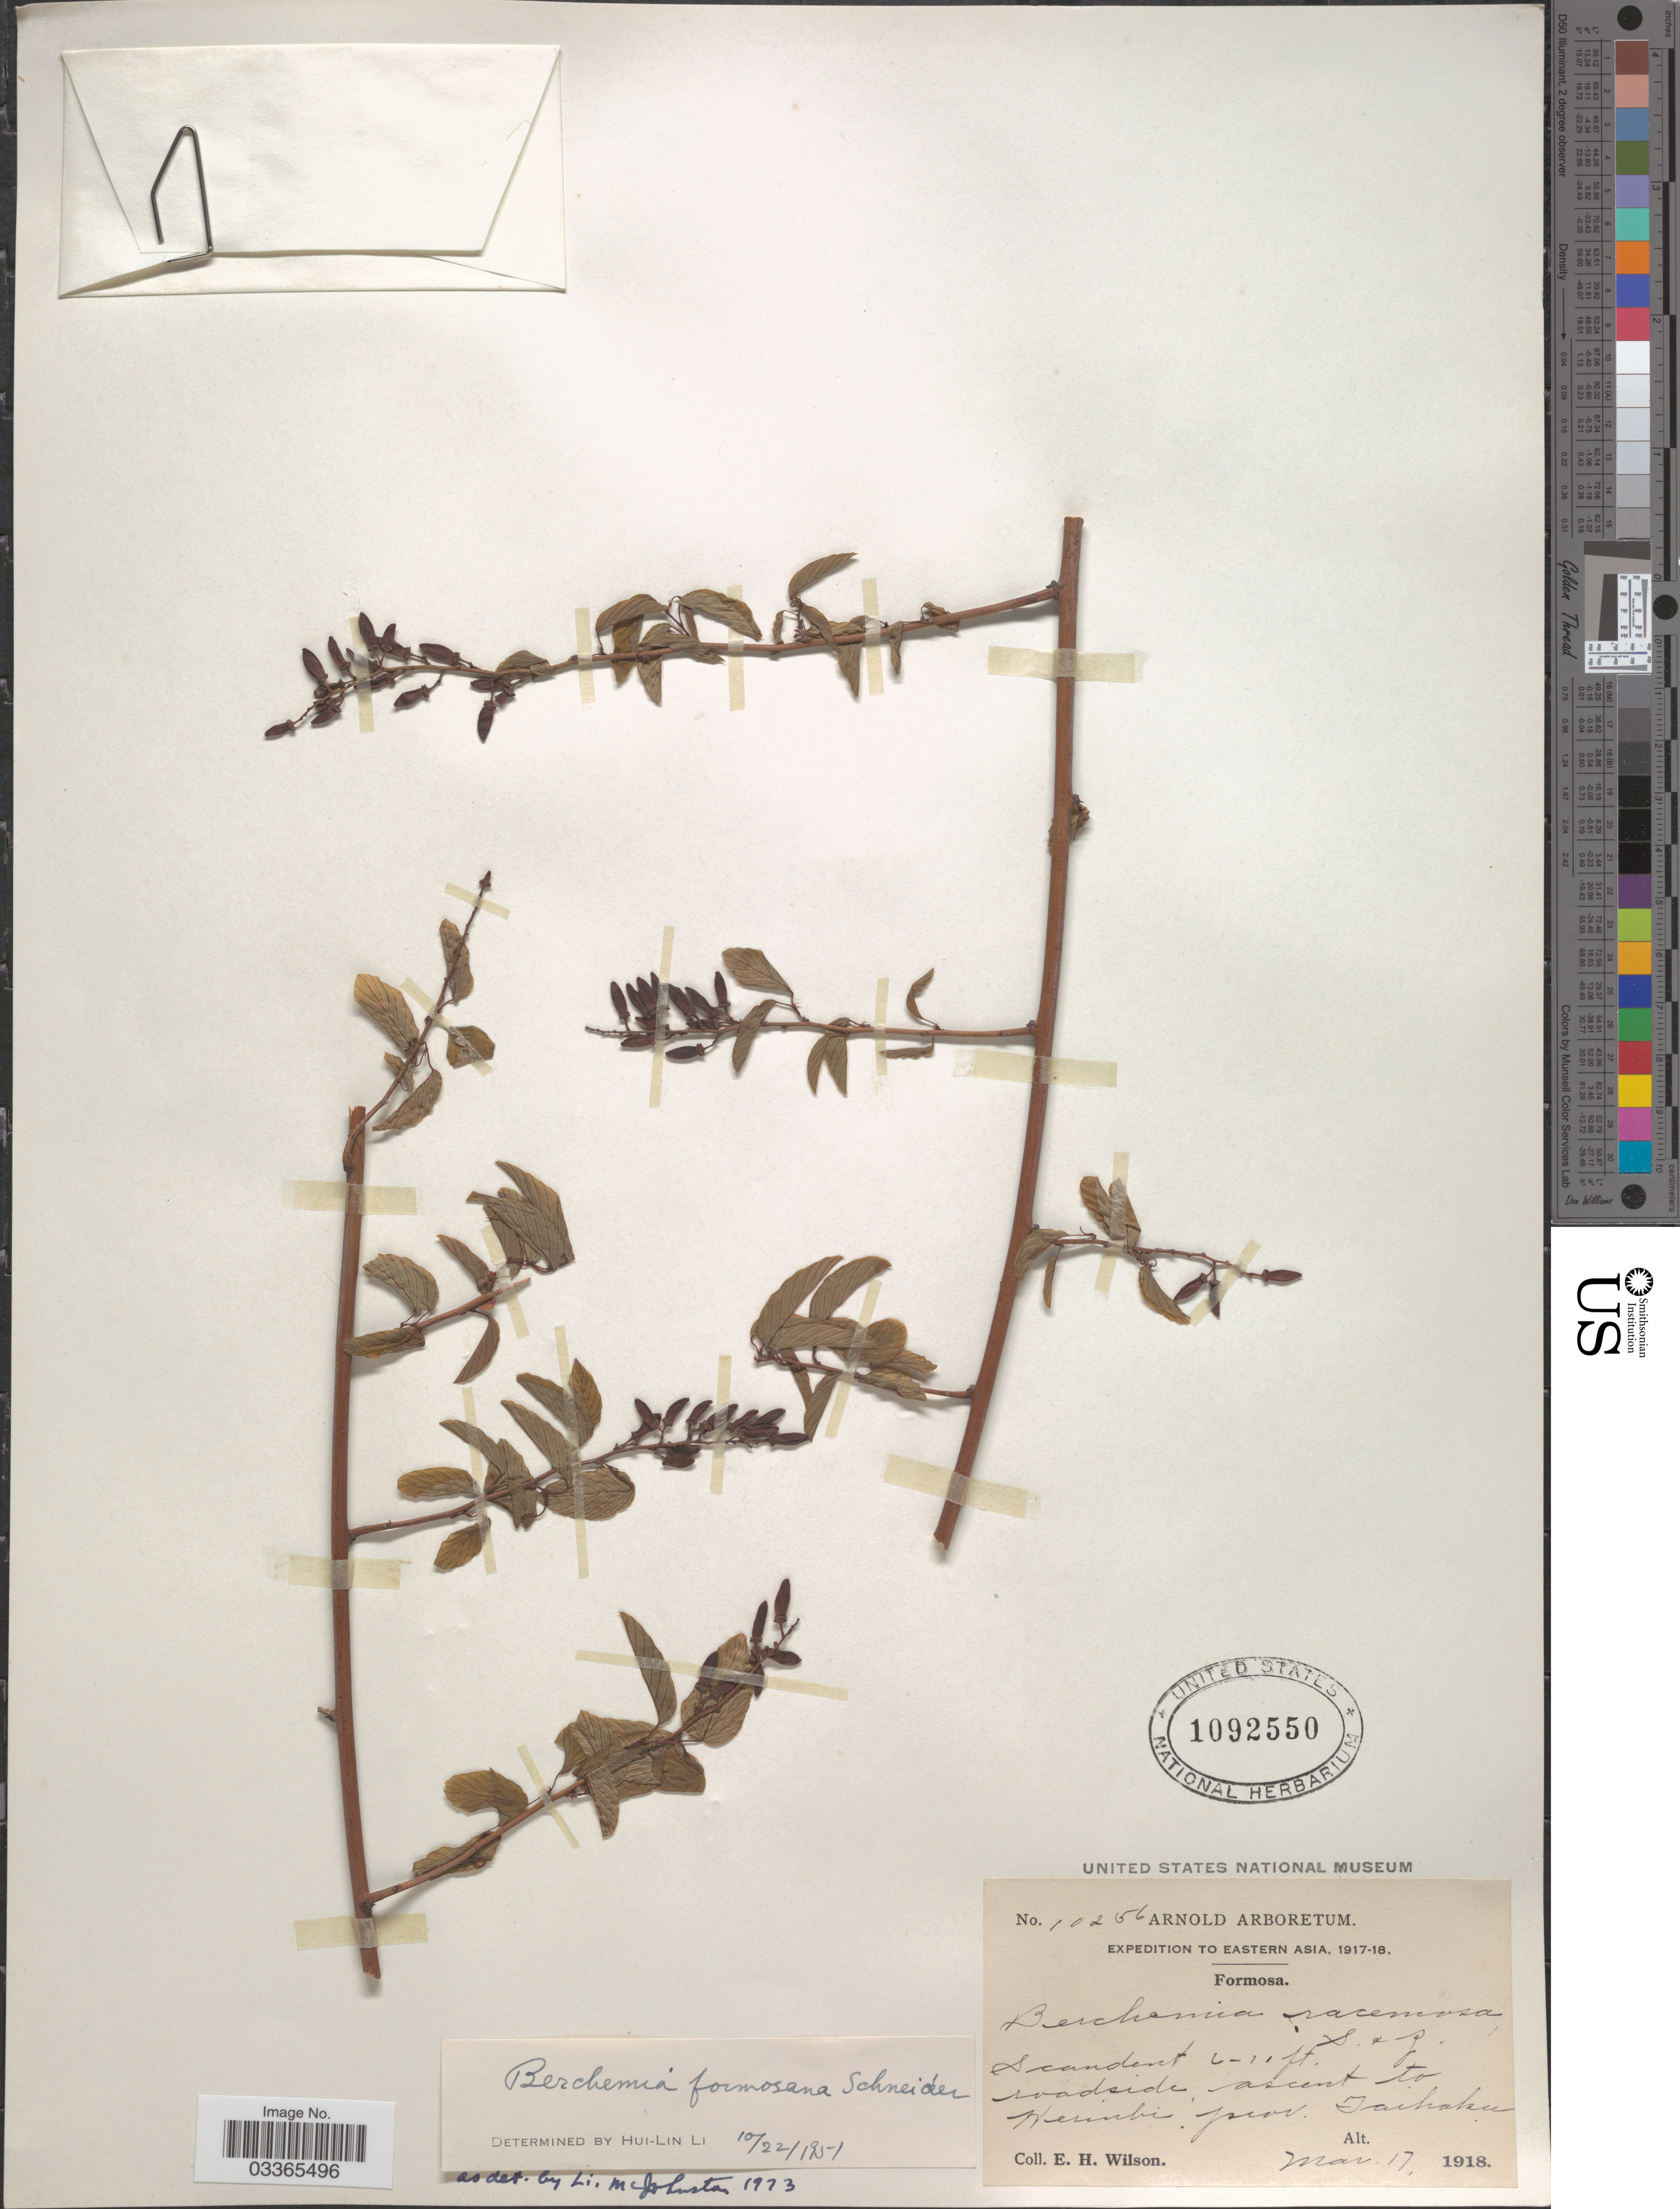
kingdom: Plantae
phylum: Tracheophyta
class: Magnoliopsida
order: Rosales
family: Rhamnaceae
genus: Berchemia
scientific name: Berchemia formosana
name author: C.K. Schneid.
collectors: E. Wilson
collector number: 10256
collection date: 1918-03-17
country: Taiwan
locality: Eastern Asia. Formosa. To Herinbi prov. Taihoku.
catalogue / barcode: US 1092550